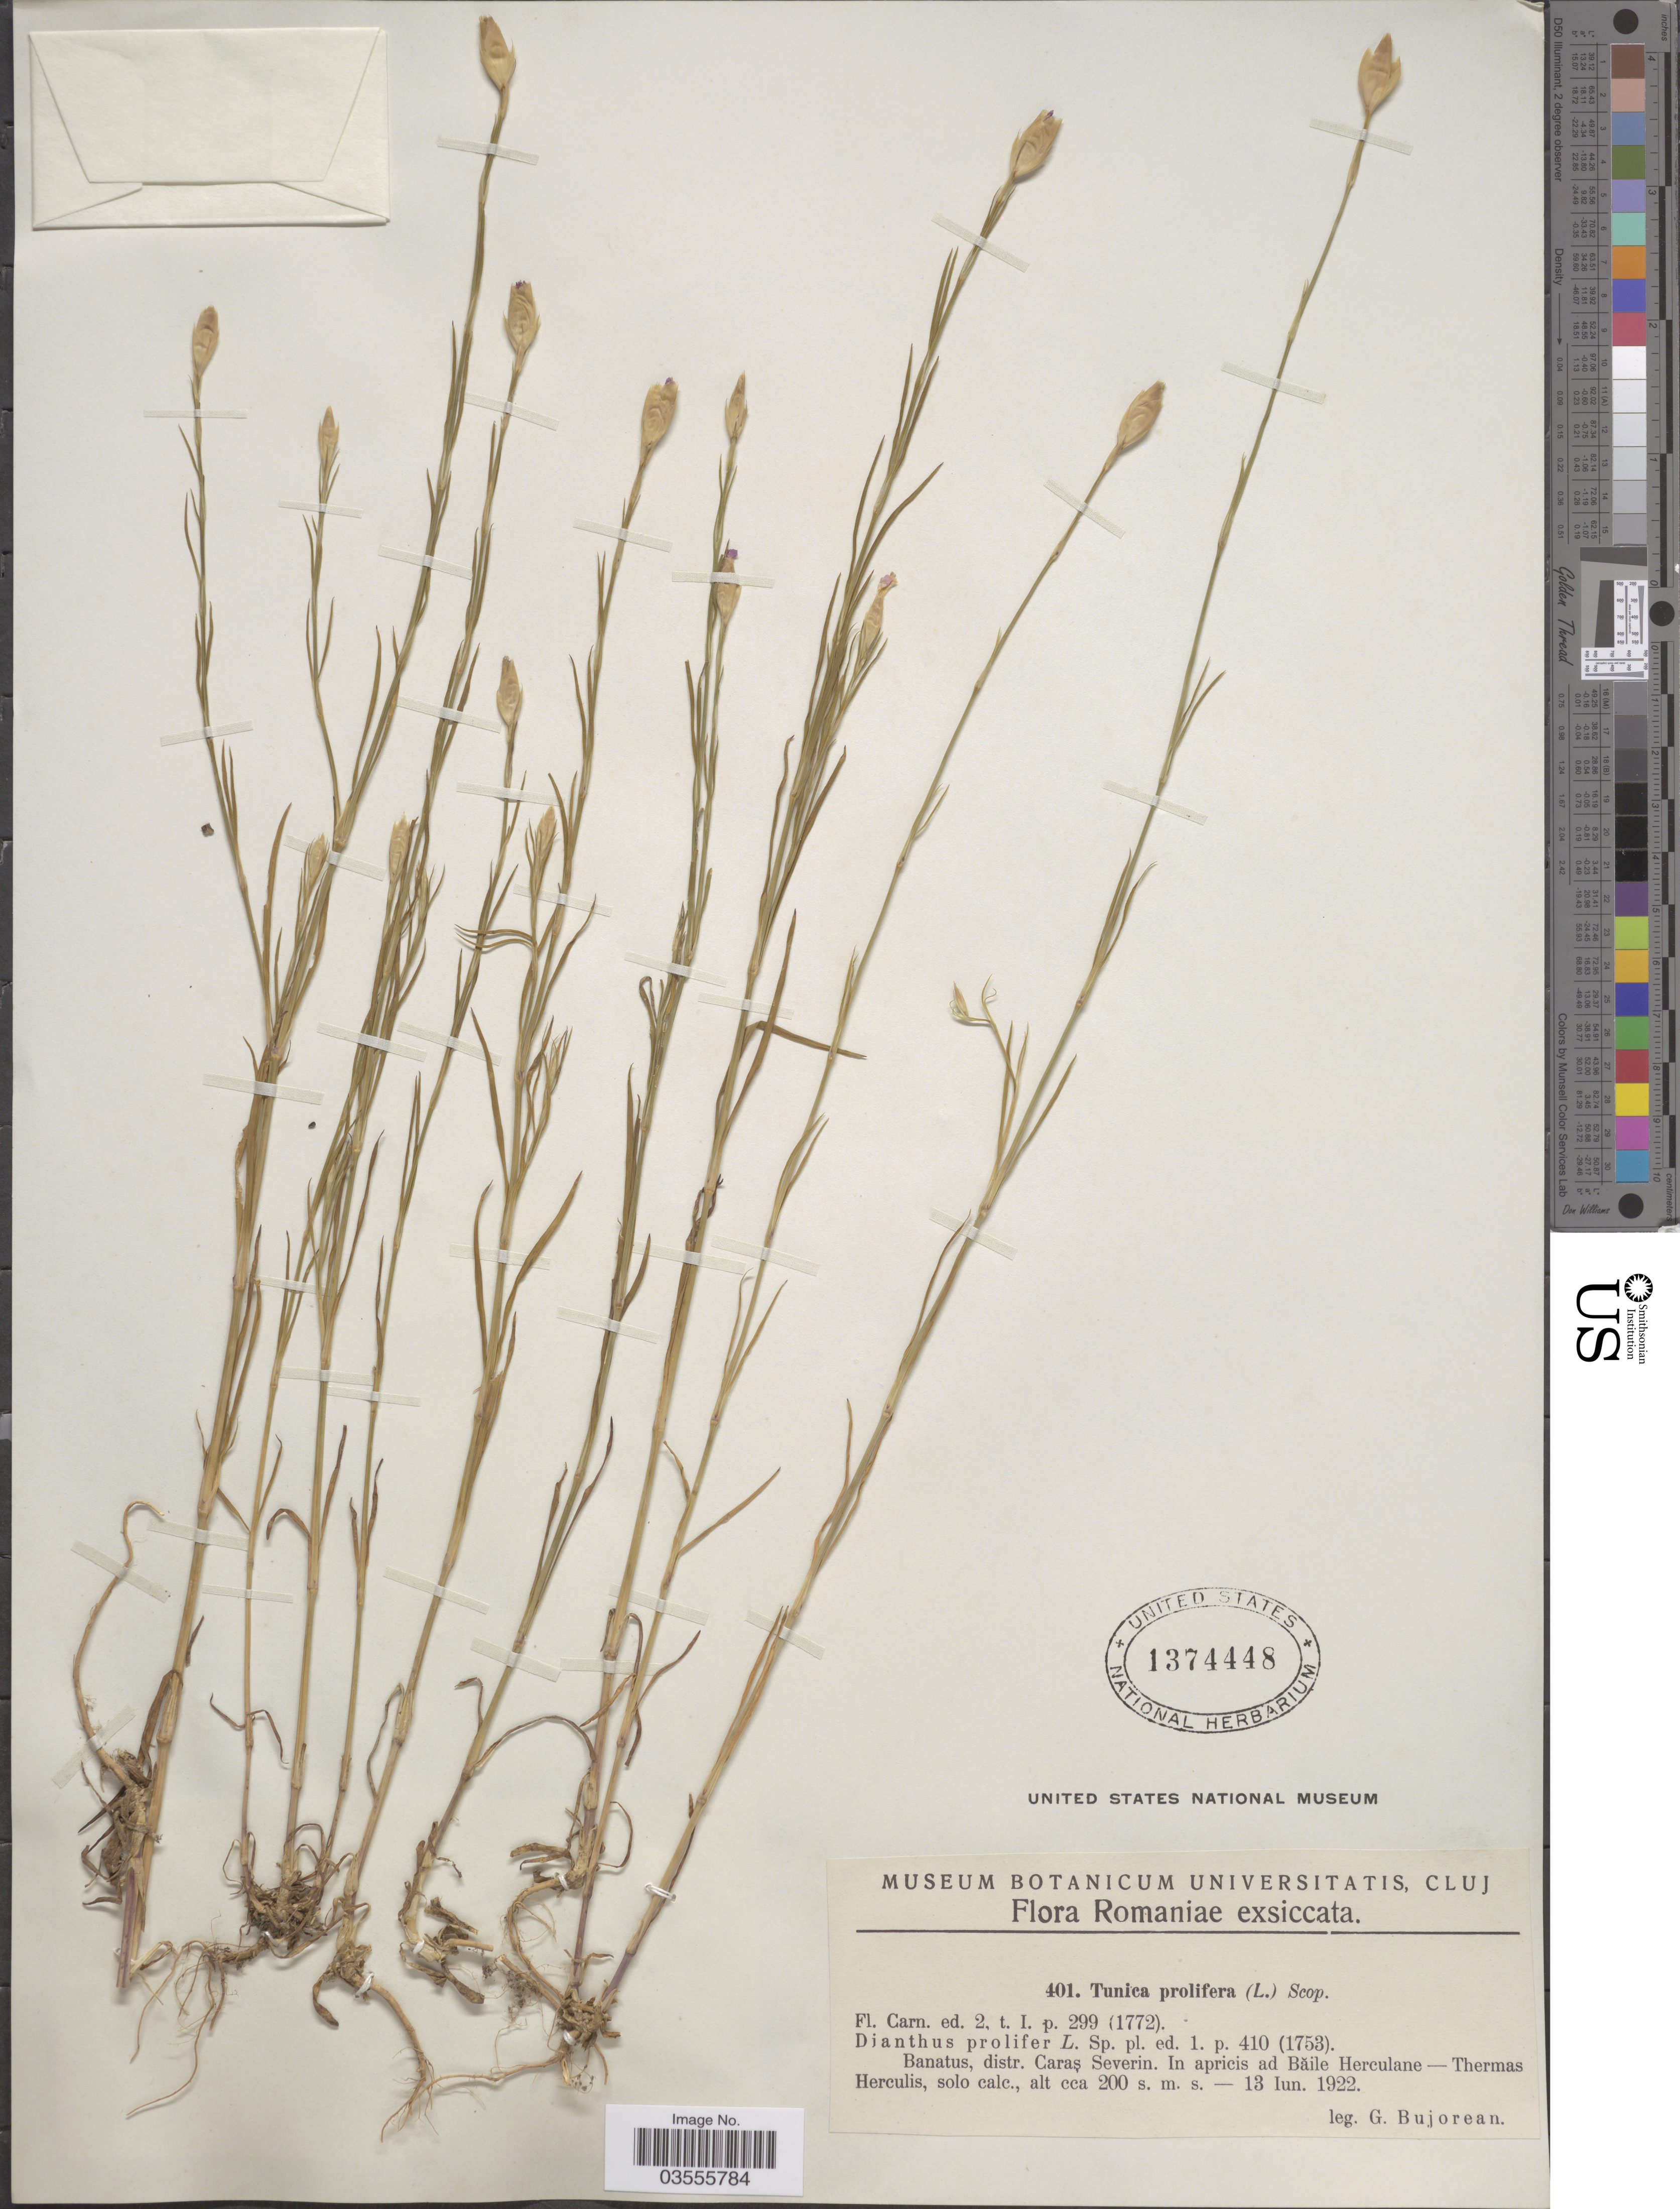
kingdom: Plantae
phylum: Tracheophyta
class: Magnoliopsida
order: Caryophyllales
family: Caryophyllaceae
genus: Petrorhagia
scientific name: Petrorhagia prolifera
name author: (L.) P.W. Ball & Heywood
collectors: G. Bujorean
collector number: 401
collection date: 1922-06-13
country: Romania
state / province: Caras-Severin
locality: Banatus, distr. Caraş Severin. In apricis ad Băile Herculane - Thermas Herculis, solo calc.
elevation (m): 200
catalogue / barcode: US 1374448